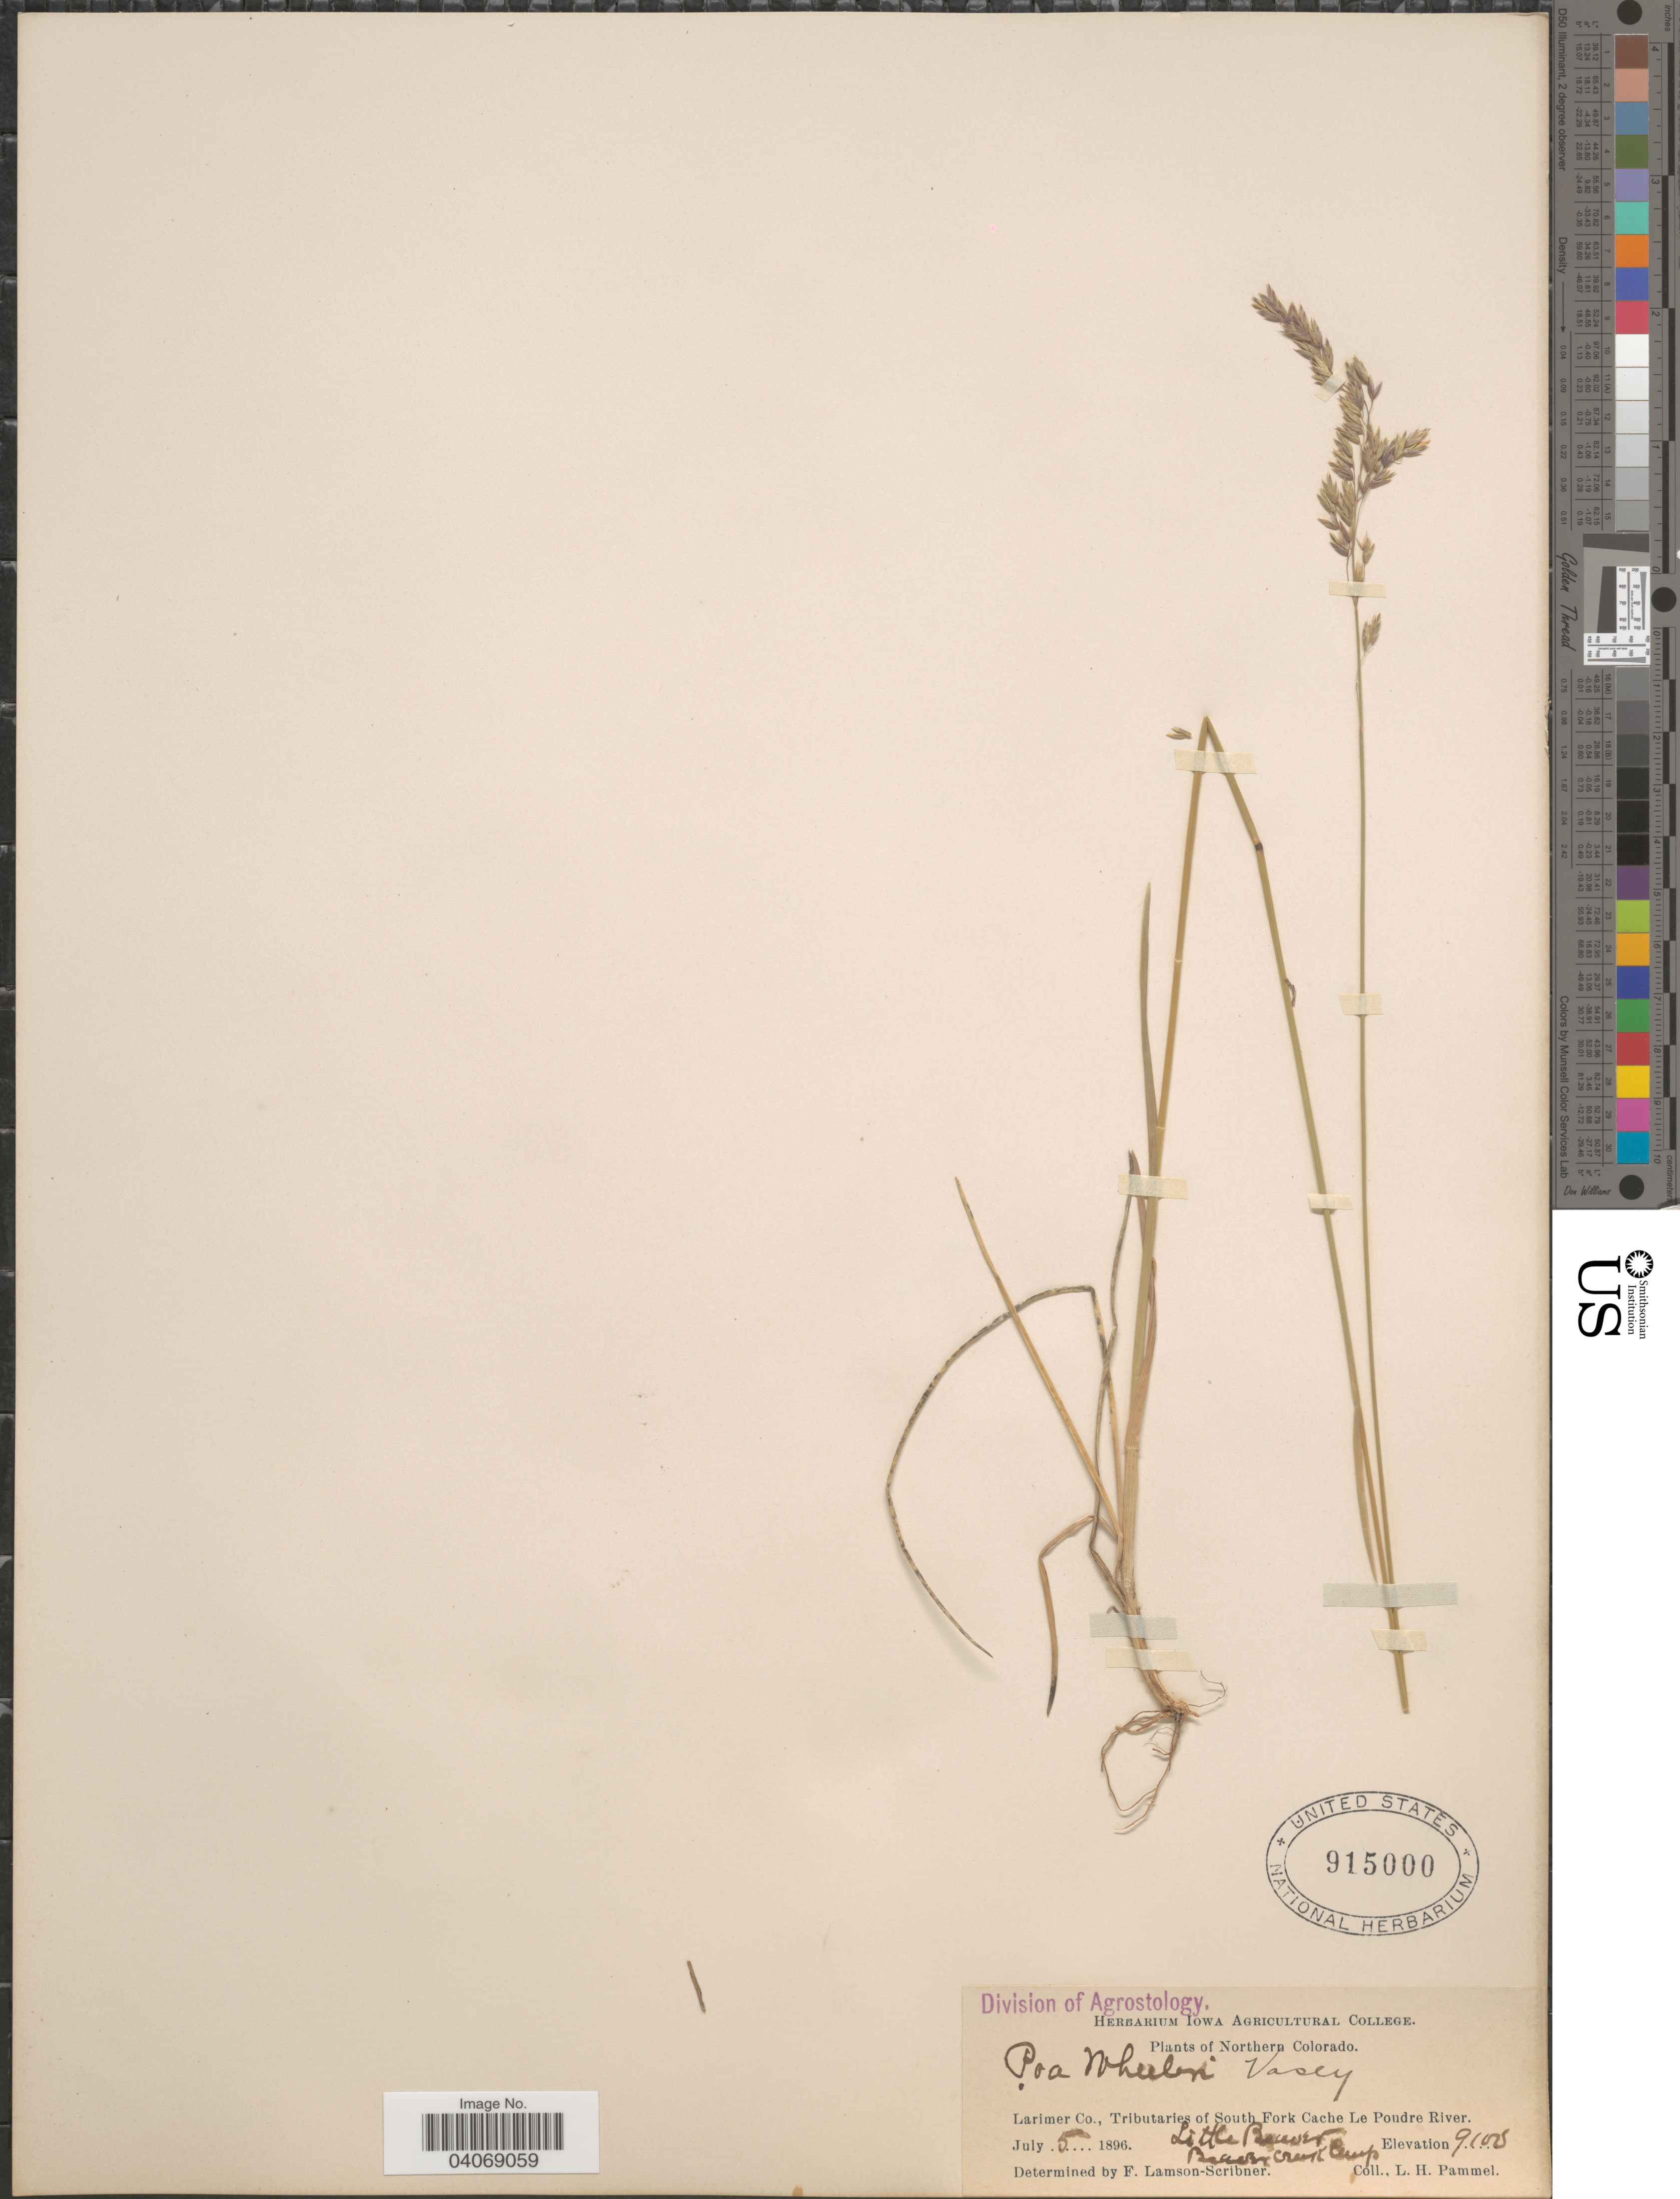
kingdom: Plantae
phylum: Tracheophyta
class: Liliopsida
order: Poales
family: Poaceae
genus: Poa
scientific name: Poa wheeleri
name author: Vasey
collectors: L. Pammel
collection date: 1896-07-05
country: United States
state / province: Colorado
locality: Northern Colorado. Larimer Co., Tributaries of South Fork Cache Le Poudre River. Little Beaver. Beaver Creek Camp.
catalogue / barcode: US 915000